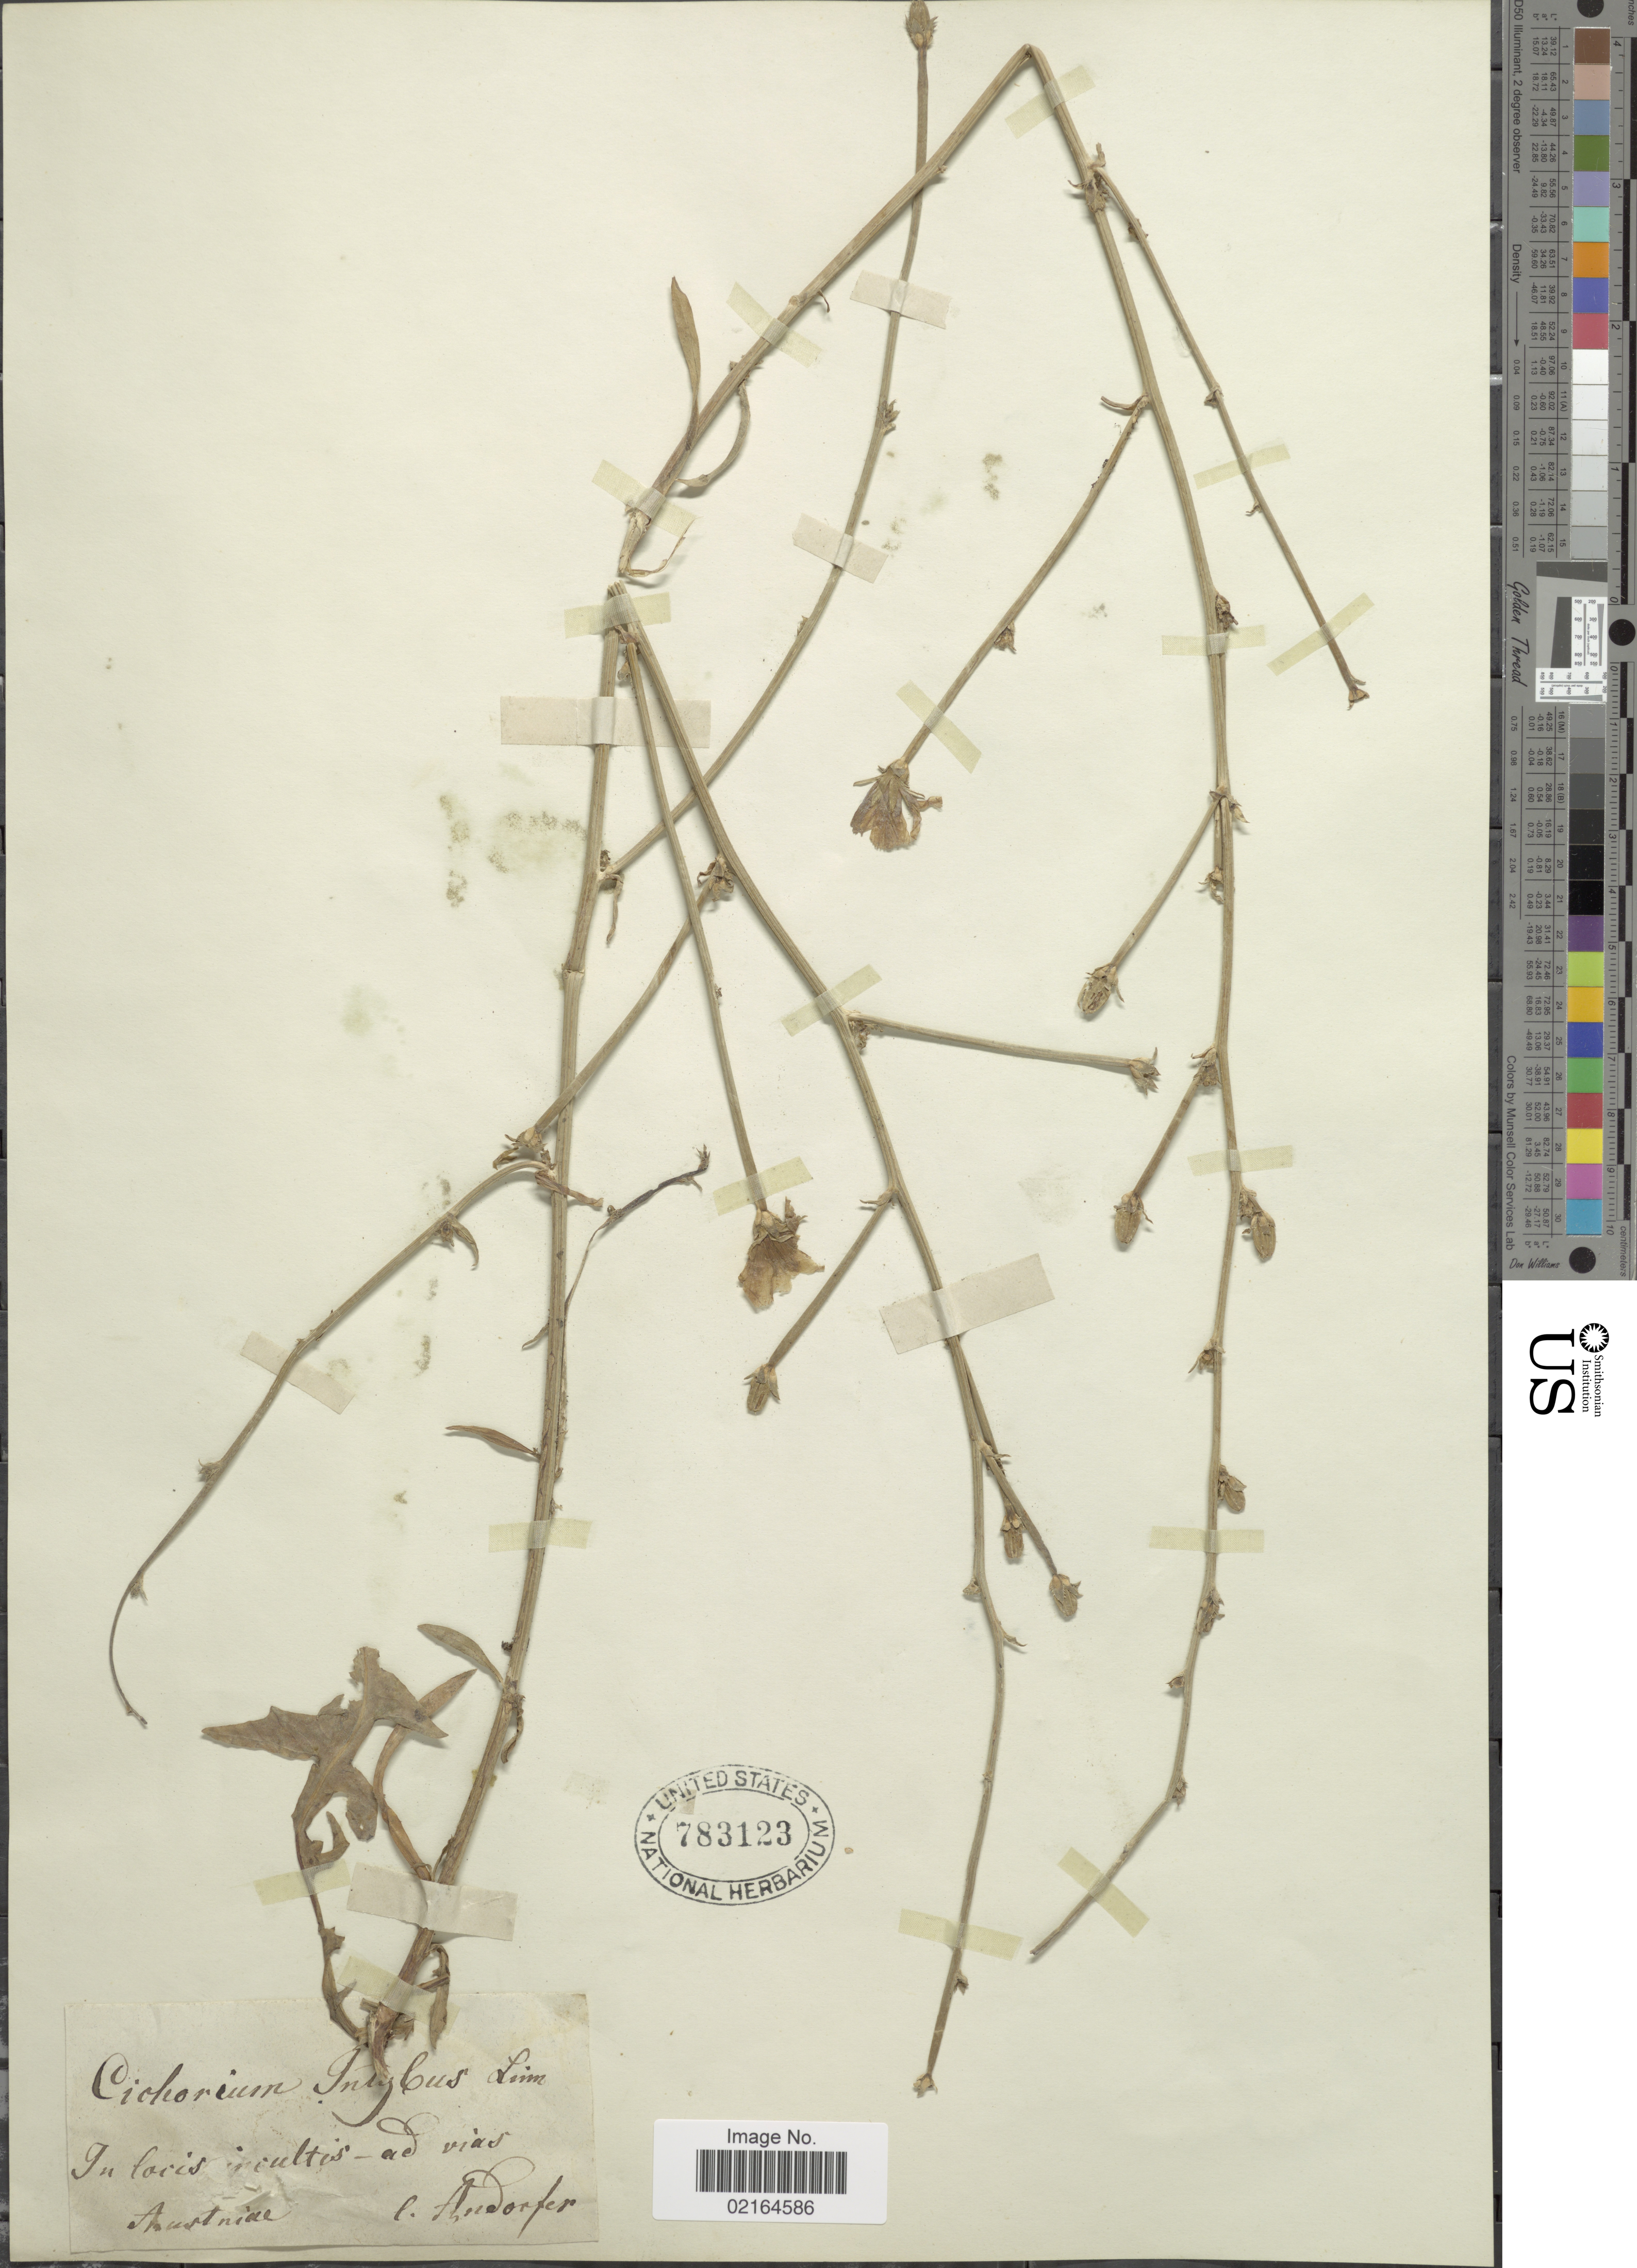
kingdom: Plantae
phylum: Tracheophyta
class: Magnoliopsida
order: Asterales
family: Asteraceae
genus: Cichorium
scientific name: Cichorium intybus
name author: L.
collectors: -. Andorfer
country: Austria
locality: In locis incultis ad viad, Austnine [interpreted]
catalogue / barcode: US 783123